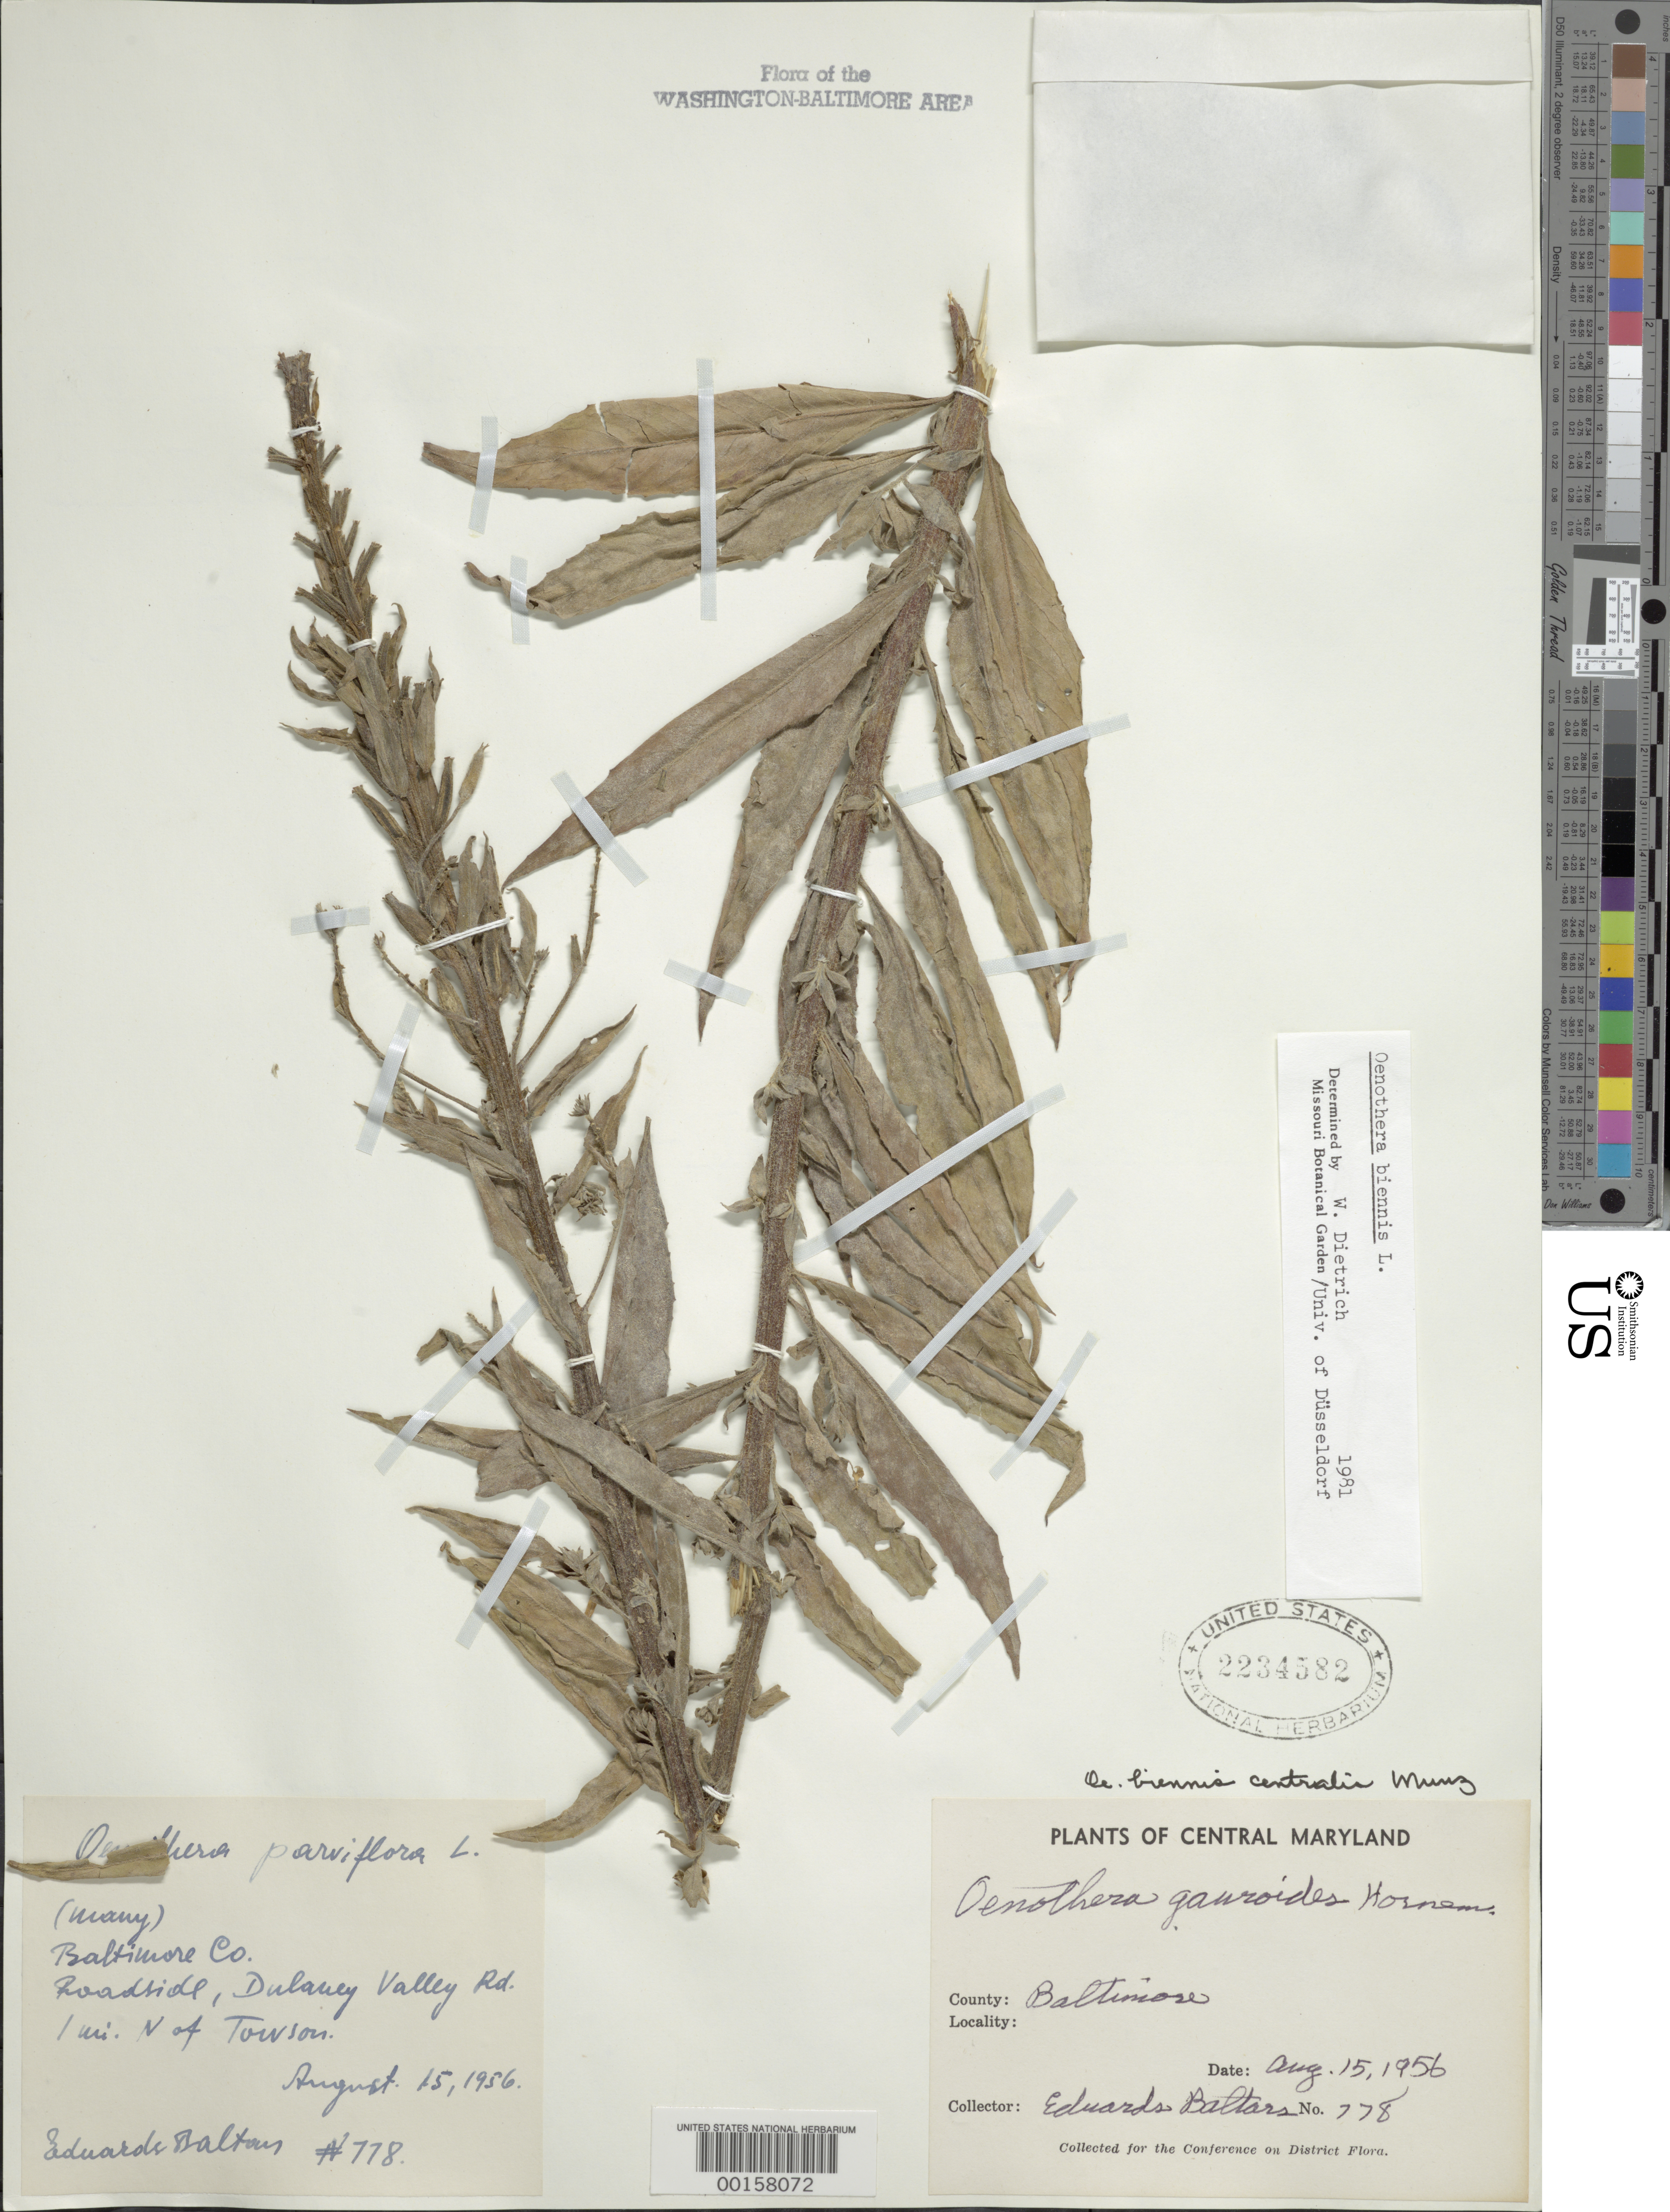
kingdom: Plantae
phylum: Tracheophyta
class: Magnoliopsida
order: Myrtales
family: Onagraceae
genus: Oenothera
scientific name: Oenothera biennis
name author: L.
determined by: Dietrich, W.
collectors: E. Baltars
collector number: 778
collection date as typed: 15 Aug 1956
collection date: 1956-08-15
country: United States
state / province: Maryland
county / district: Baltimore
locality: Dulaney Valley Rd., 1 mi. N of Towson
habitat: Roadside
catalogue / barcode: US 2234582